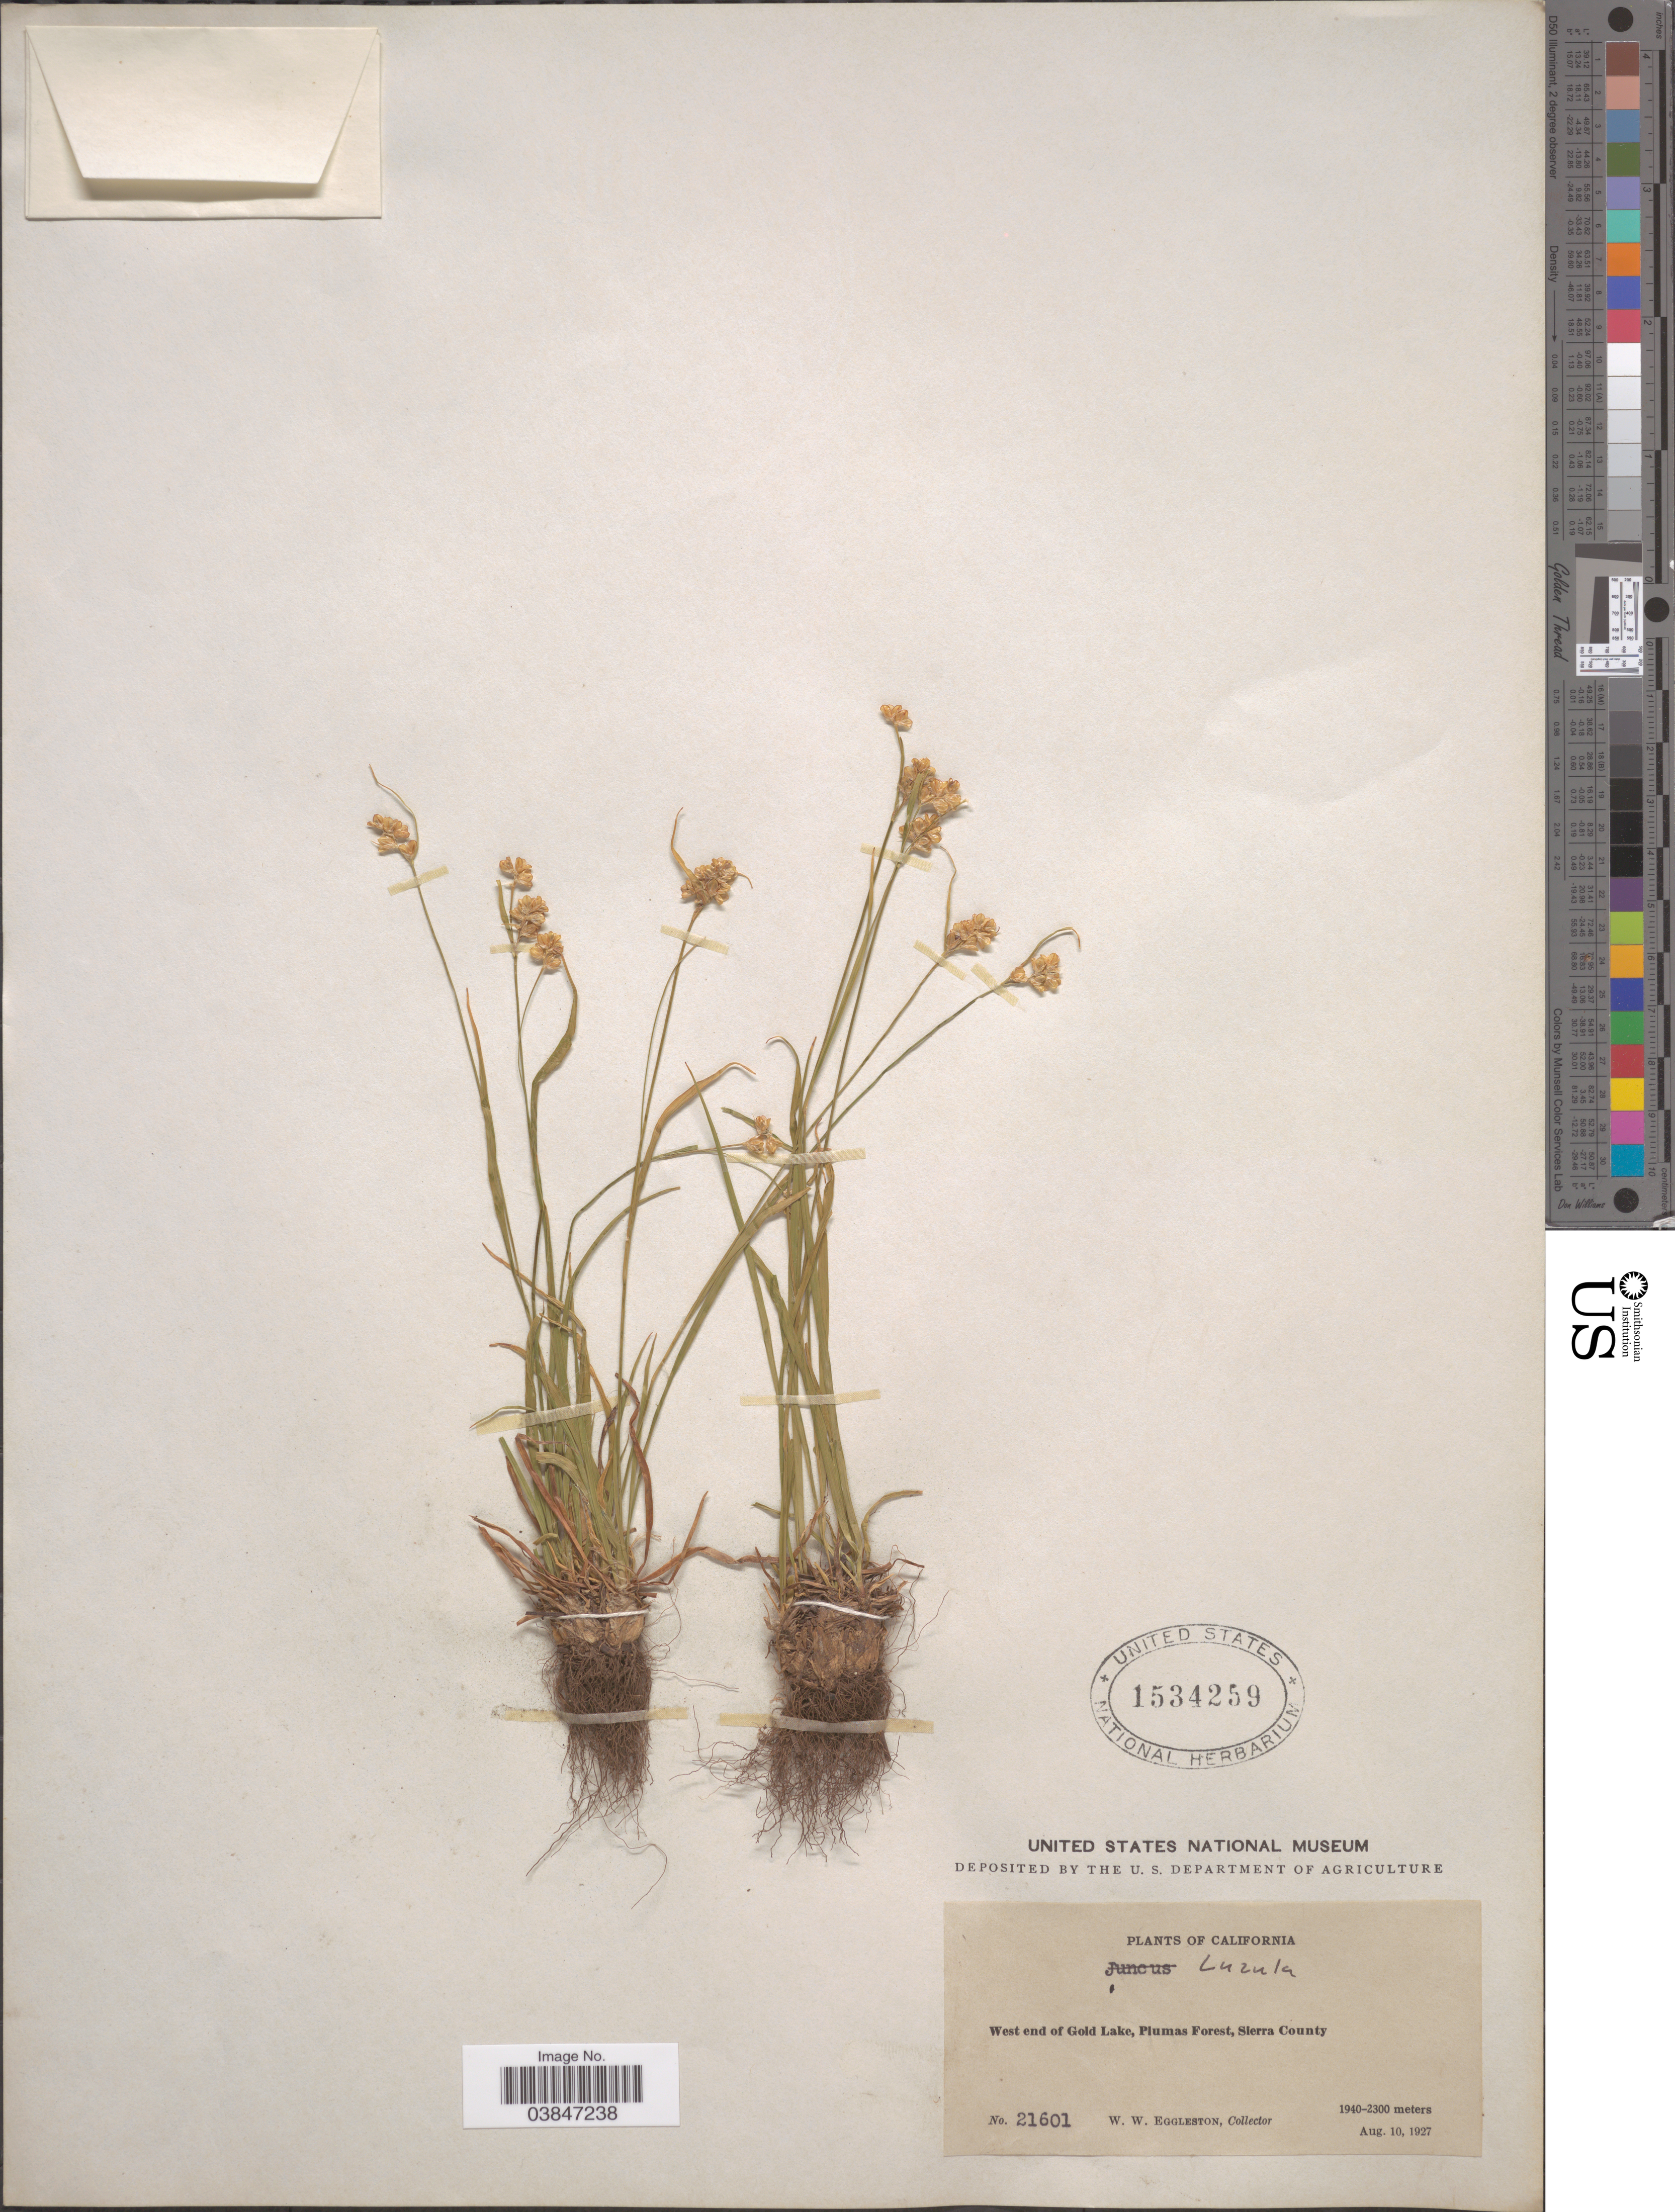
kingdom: Plantae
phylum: Tracheophyta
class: Liliopsida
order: Poales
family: Juncaceae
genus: Luzula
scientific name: Luzula sp.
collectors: W. W. Eggleston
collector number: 21601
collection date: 1927-08-10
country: United States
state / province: California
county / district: Sierra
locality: West end of Gold Lake, Plumas Forest, Sierra County.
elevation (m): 1940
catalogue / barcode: US 1534259